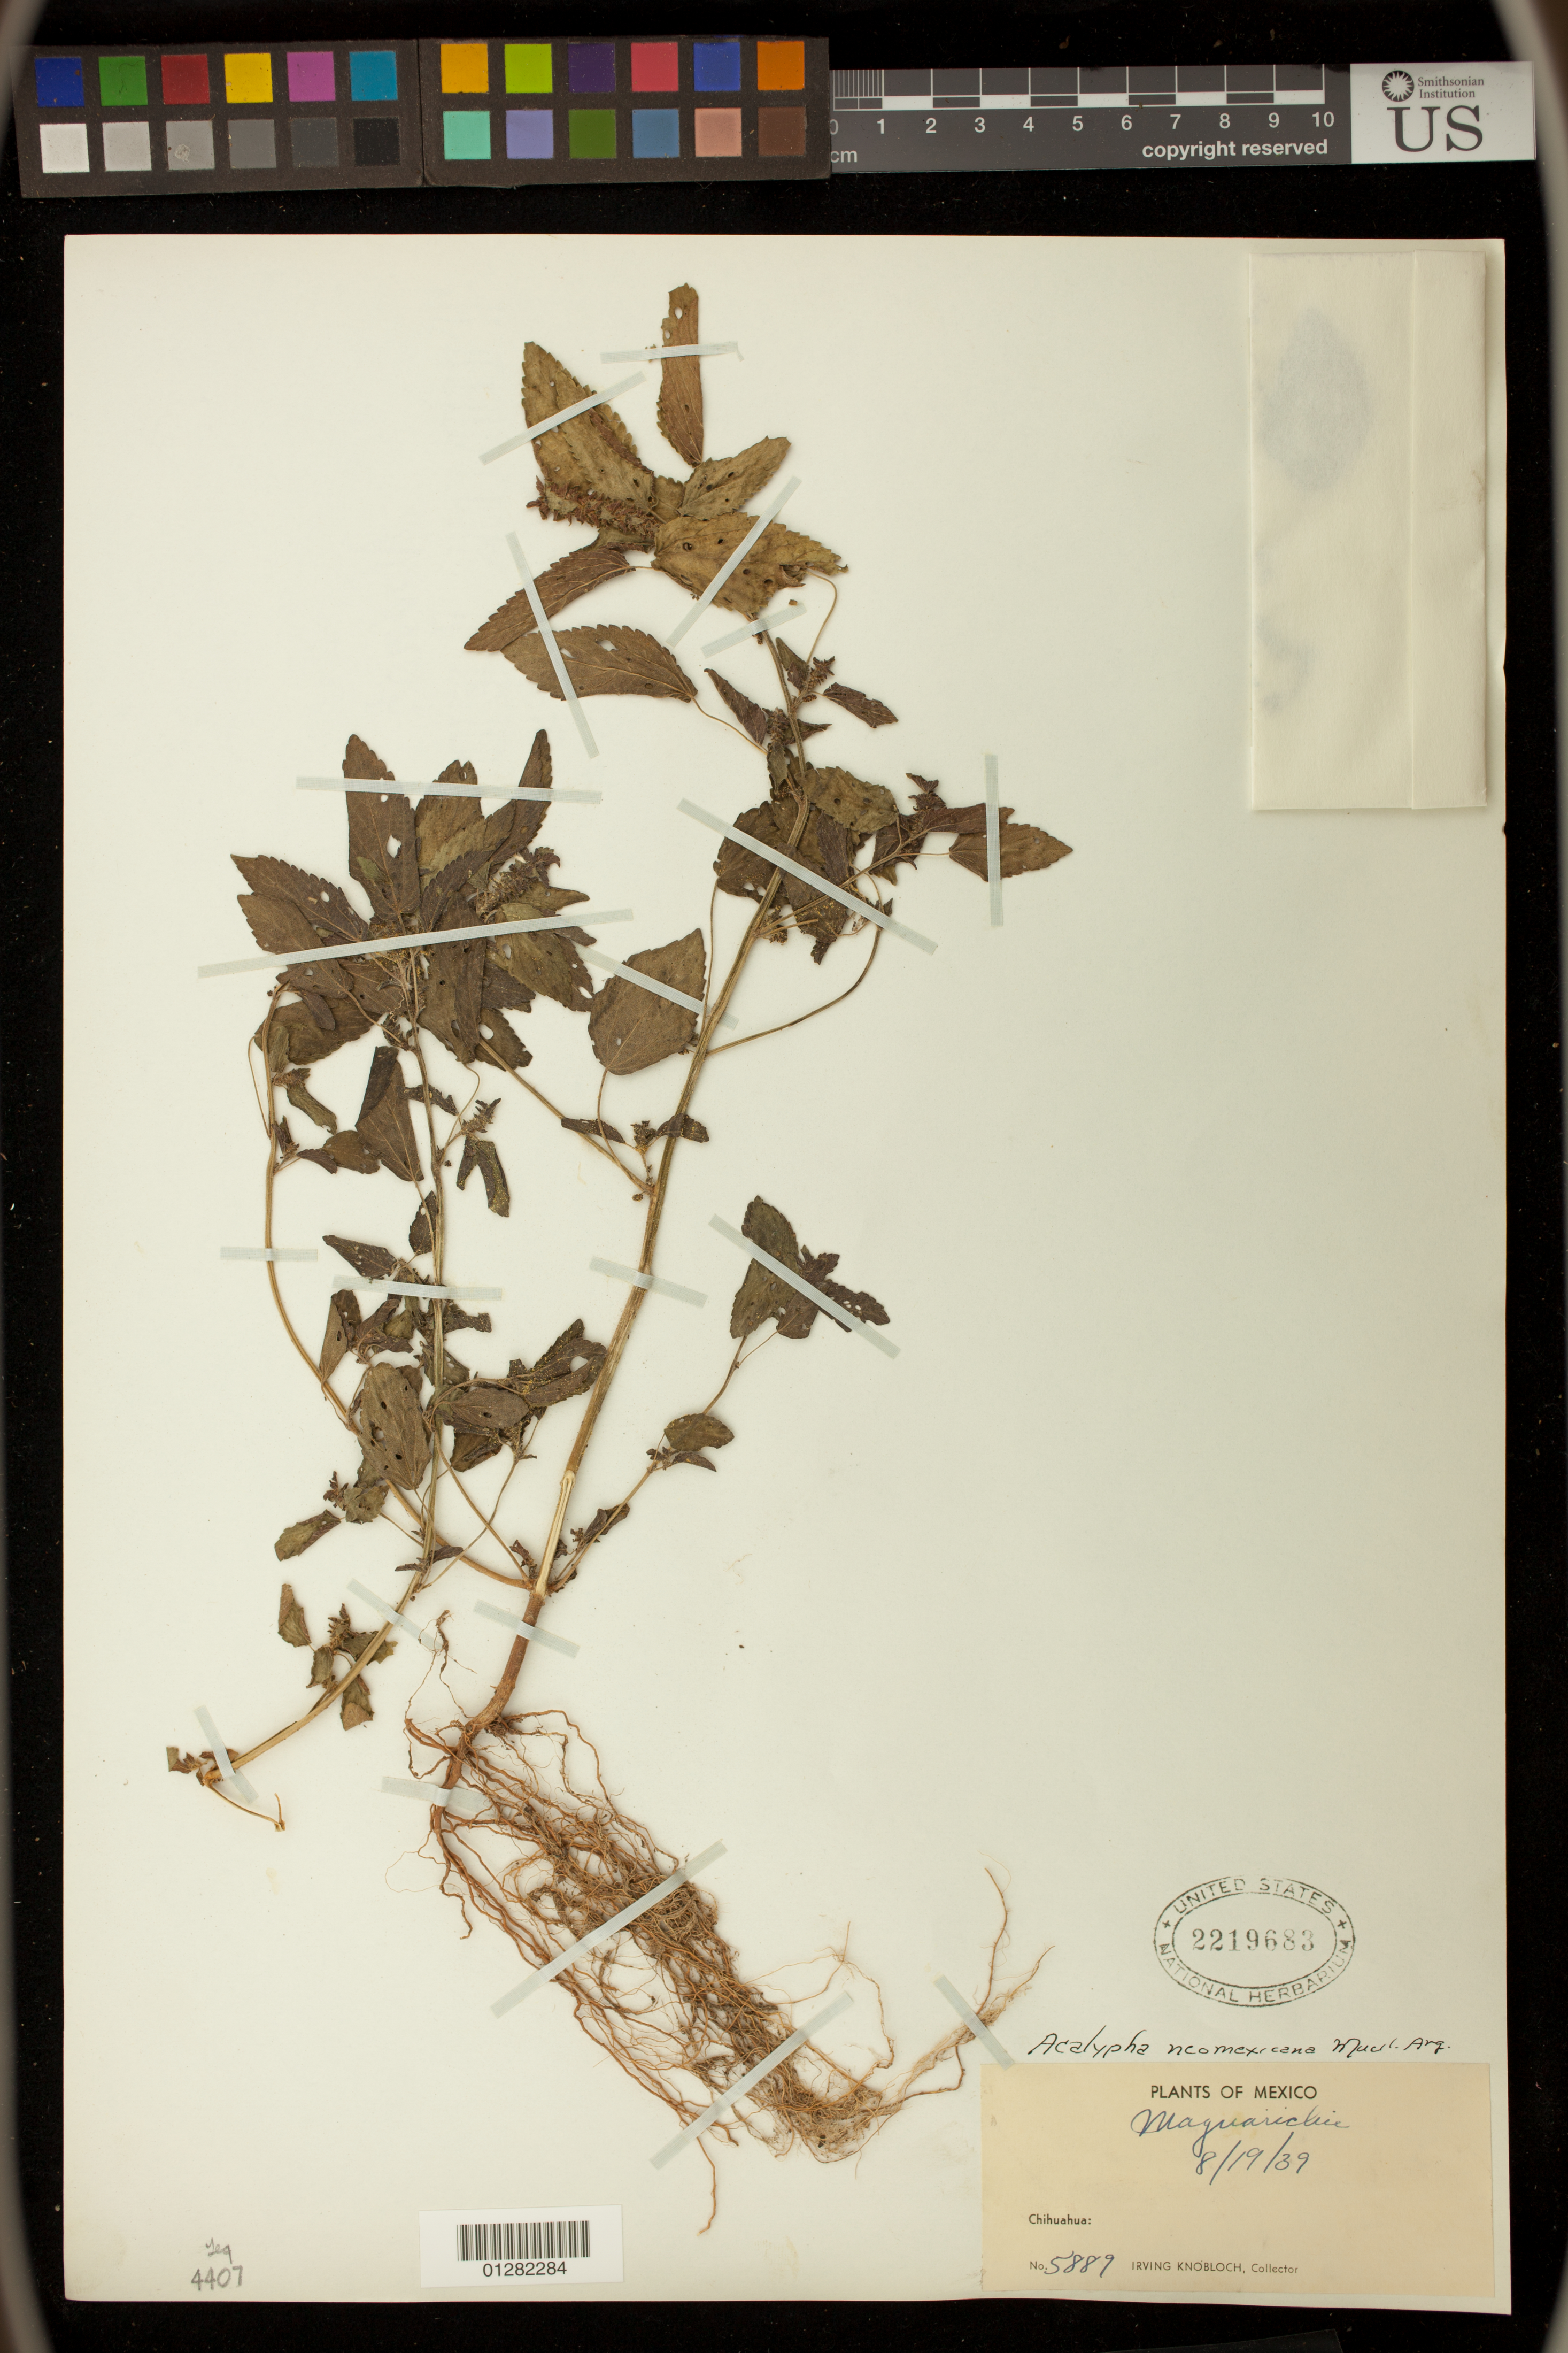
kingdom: Plantae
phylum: Tracheophyta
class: Magnoliopsida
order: Malpighiales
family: Euphorbiaceae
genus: Acalypha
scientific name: Acalypha neomexicana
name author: Müll. Arg.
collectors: A. Molina R.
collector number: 5889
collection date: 1939-08-19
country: Mexico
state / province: Chihuahua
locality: Maguarichic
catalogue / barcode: US 2219683